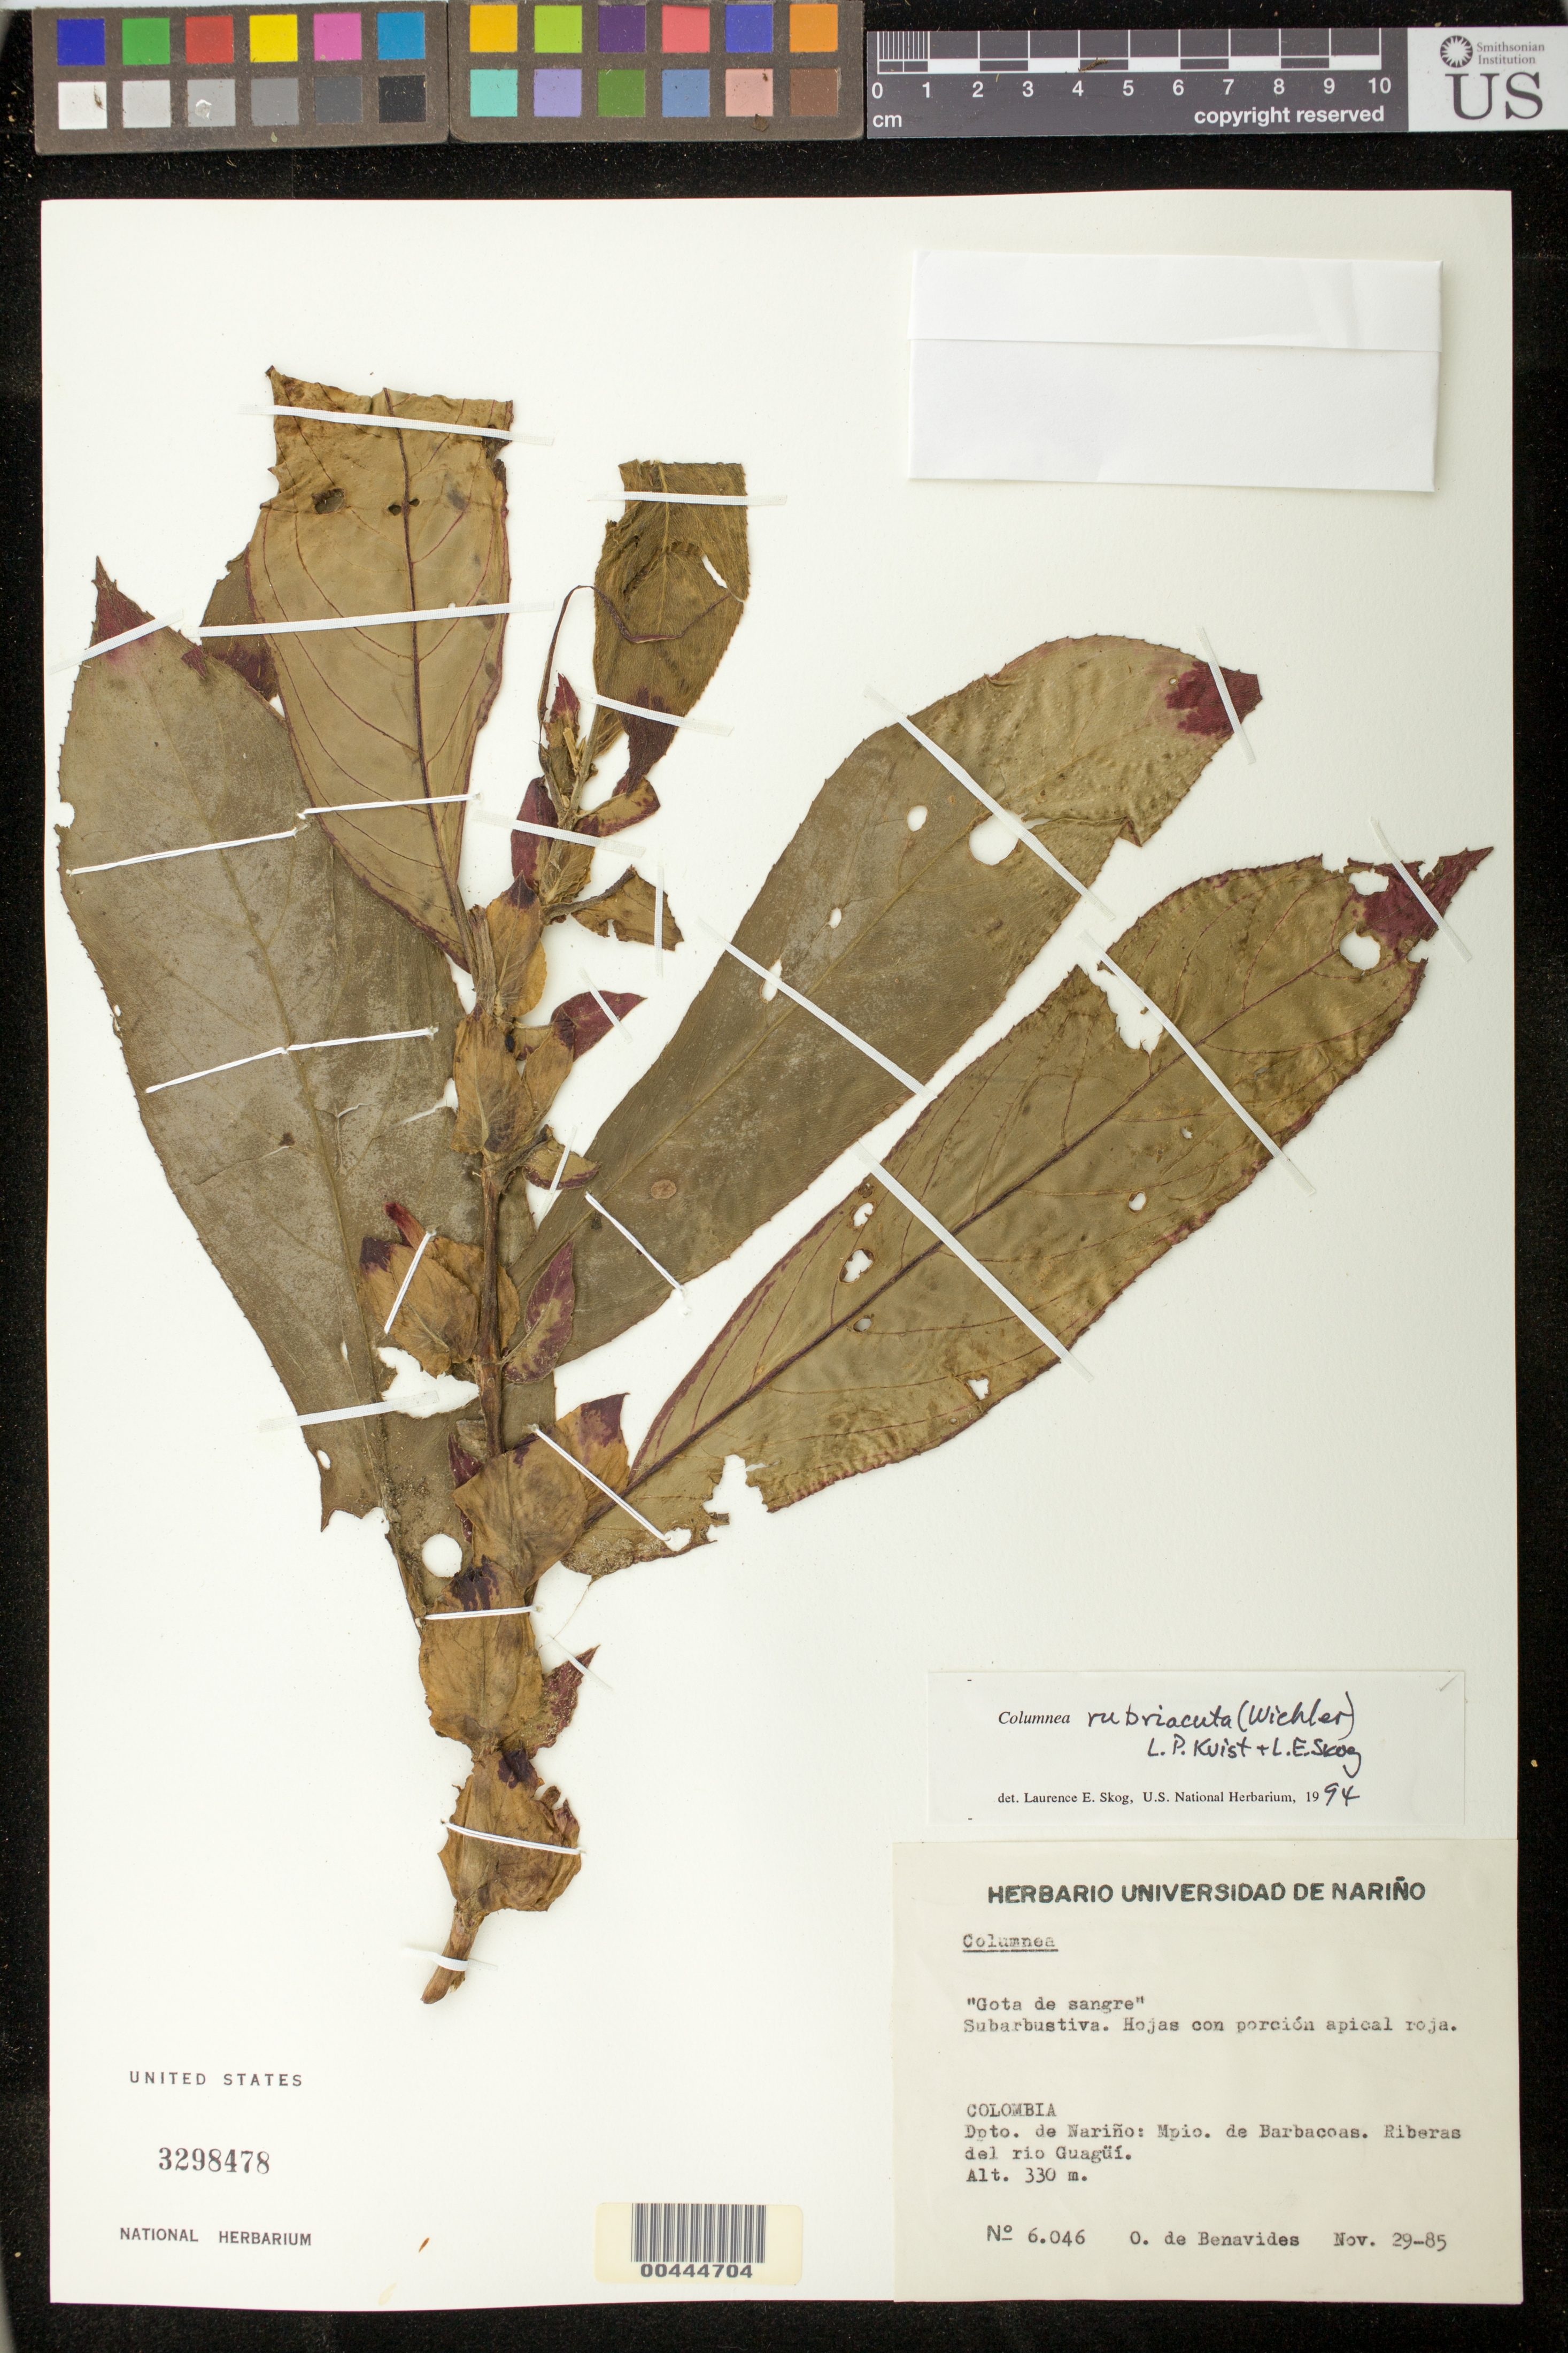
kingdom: Plantae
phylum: Tracheophyta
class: Magnoliopsida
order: Lamiales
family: Gesneriaceae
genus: Columnea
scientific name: Columnea rubriacuta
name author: (Wiehler) L.P. Kvist & L.E. Skog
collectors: Olga S. de Benavides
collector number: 6046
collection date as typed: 29 Nov 1985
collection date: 1985-11-29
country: Colombia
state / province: Nariño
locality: Barbacoas mun., Riberas del rio guagui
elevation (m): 330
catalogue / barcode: US 3298478